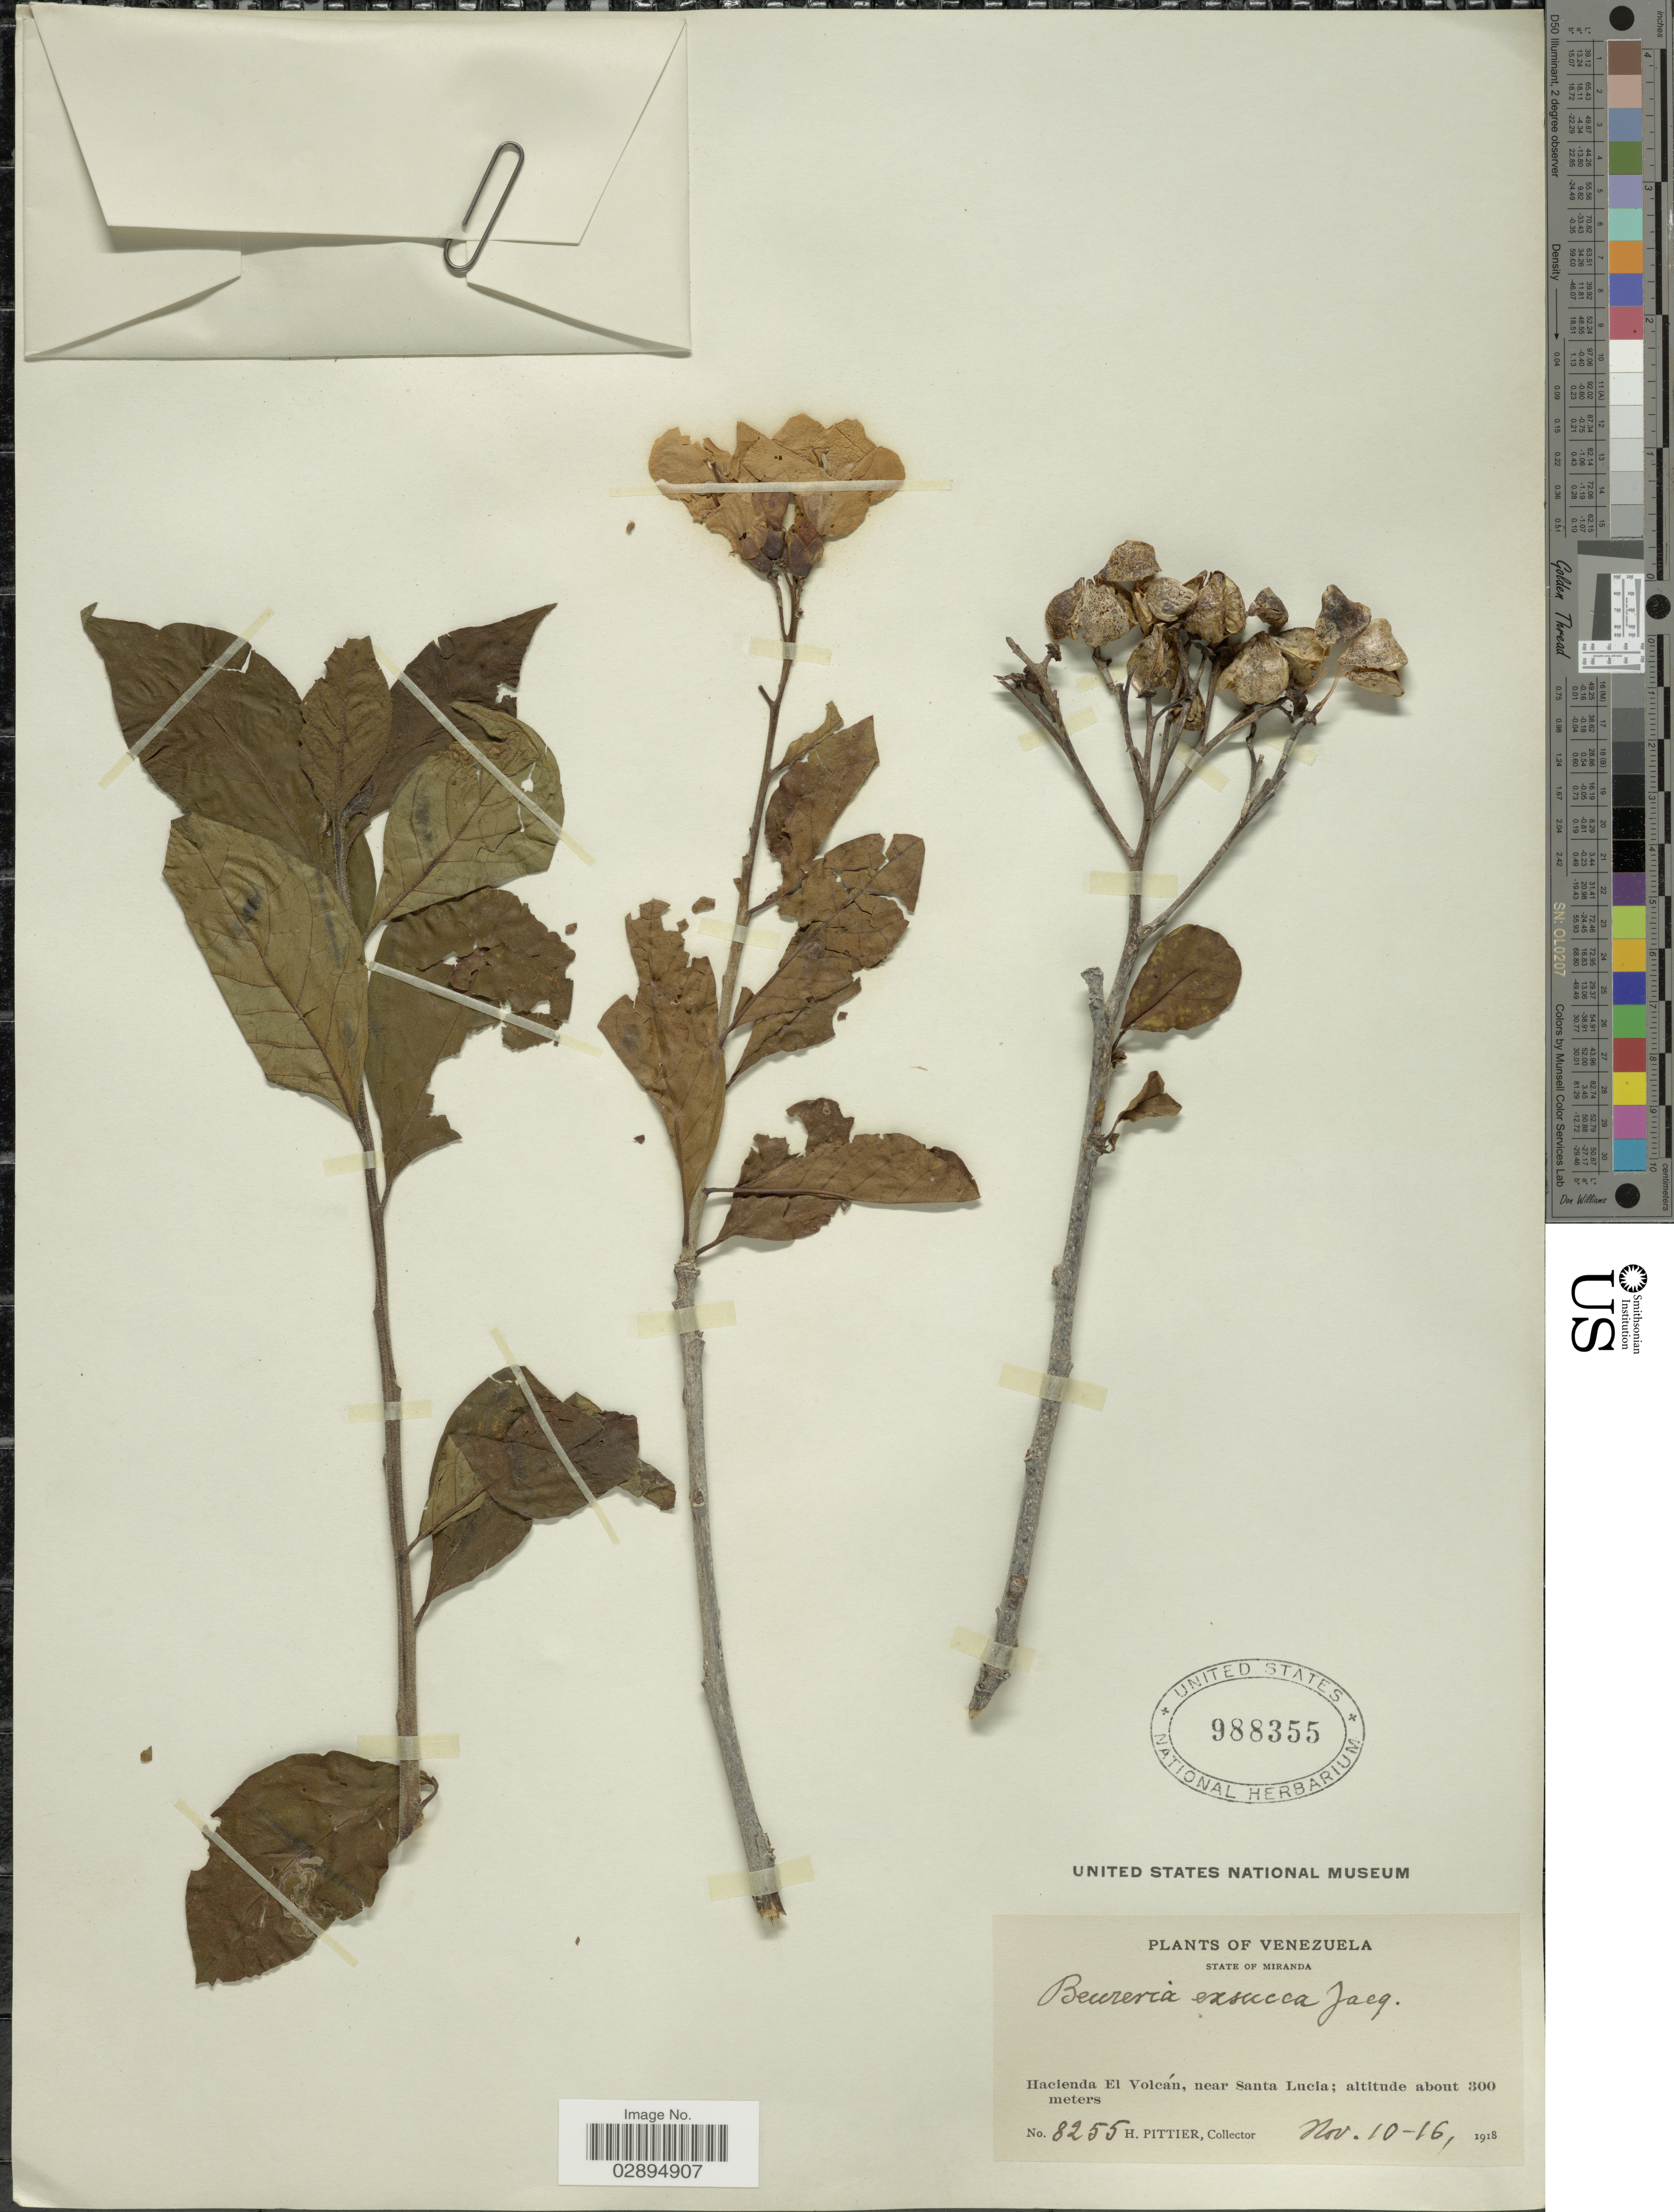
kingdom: Plantae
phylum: Tracheophyta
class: Magnoliopsida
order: Boraginales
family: Ehretiaceae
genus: Bourreria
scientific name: Bourreria exsucca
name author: (L.) Jacq.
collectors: H. F. Pittier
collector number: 8255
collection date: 1918-11-10/1918-11-16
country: Venezuela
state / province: Miranda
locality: Hacienda El Volcán, near Santa Lucia.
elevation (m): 300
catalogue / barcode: US 988355